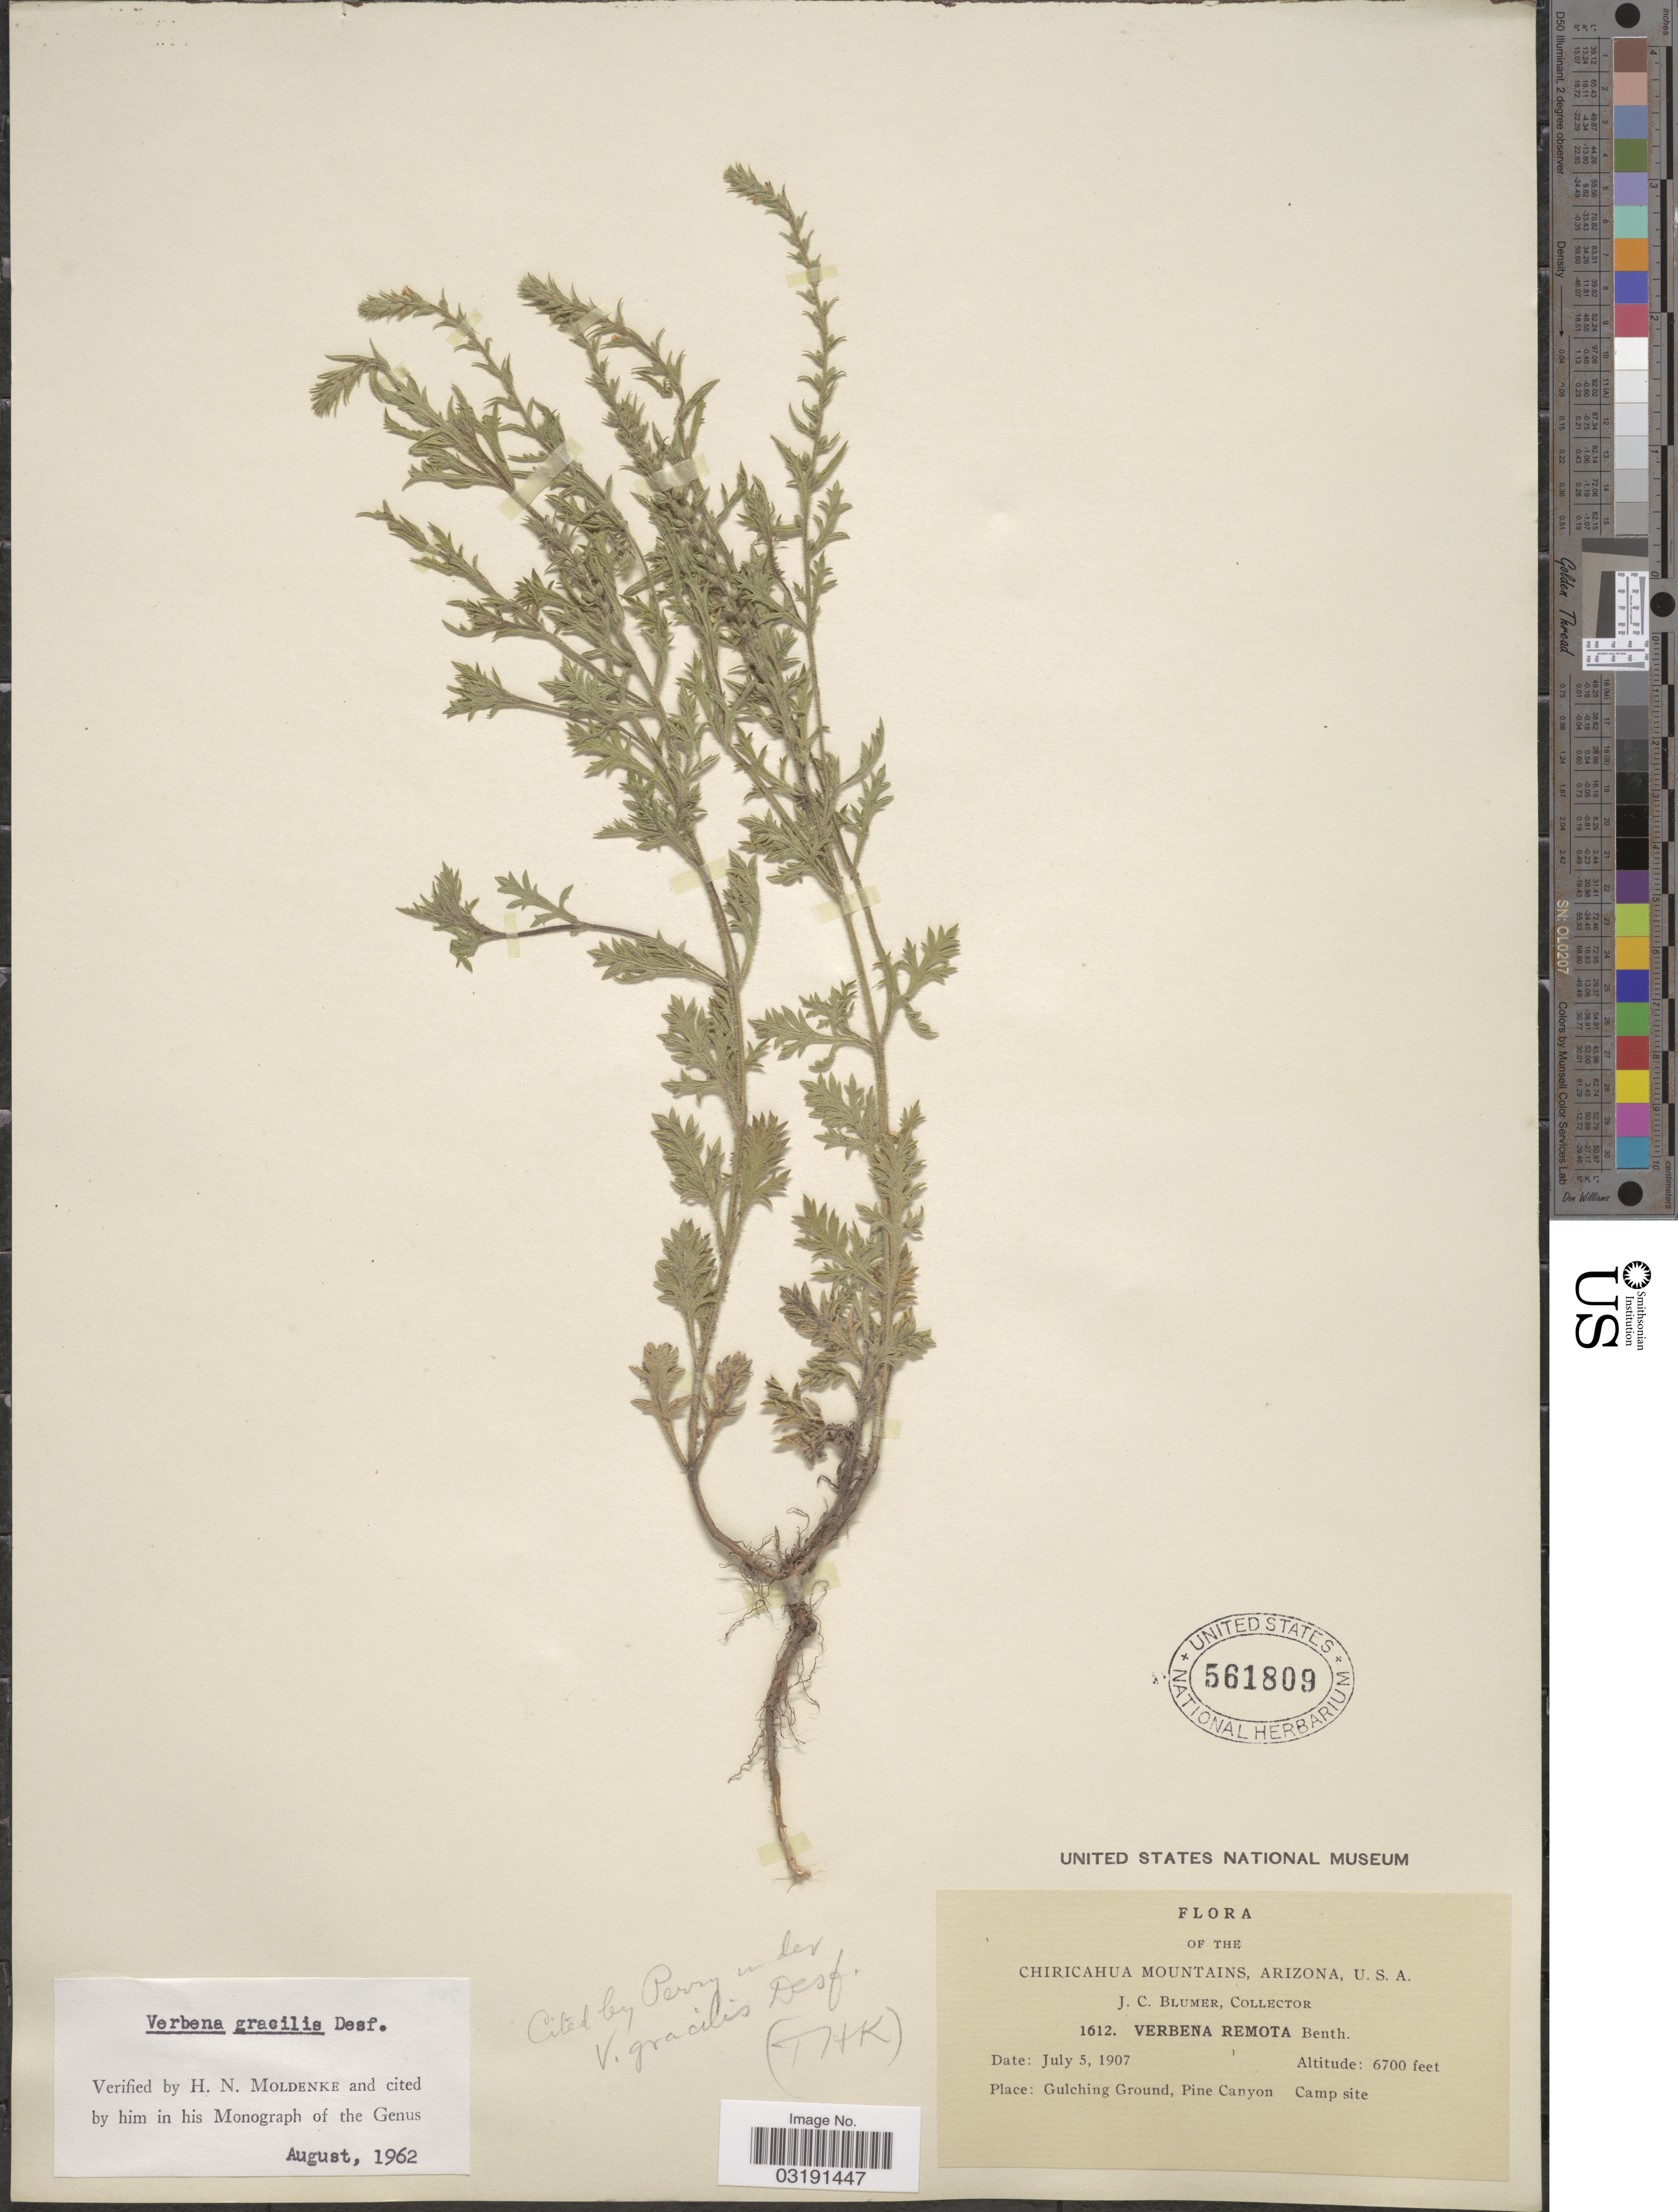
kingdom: Plantae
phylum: Tracheophyta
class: Magnoliopsida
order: Lamiales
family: Verbenaceae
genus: Verbena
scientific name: Verbena gracilis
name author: Desf.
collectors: J. C. Blumer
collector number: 1612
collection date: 1907-07-05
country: United States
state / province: Arizona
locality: Chiricahua Mountains, U.S.A. Gulching Ground, Pine Canyon. Camp site.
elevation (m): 2042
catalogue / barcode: US 561809